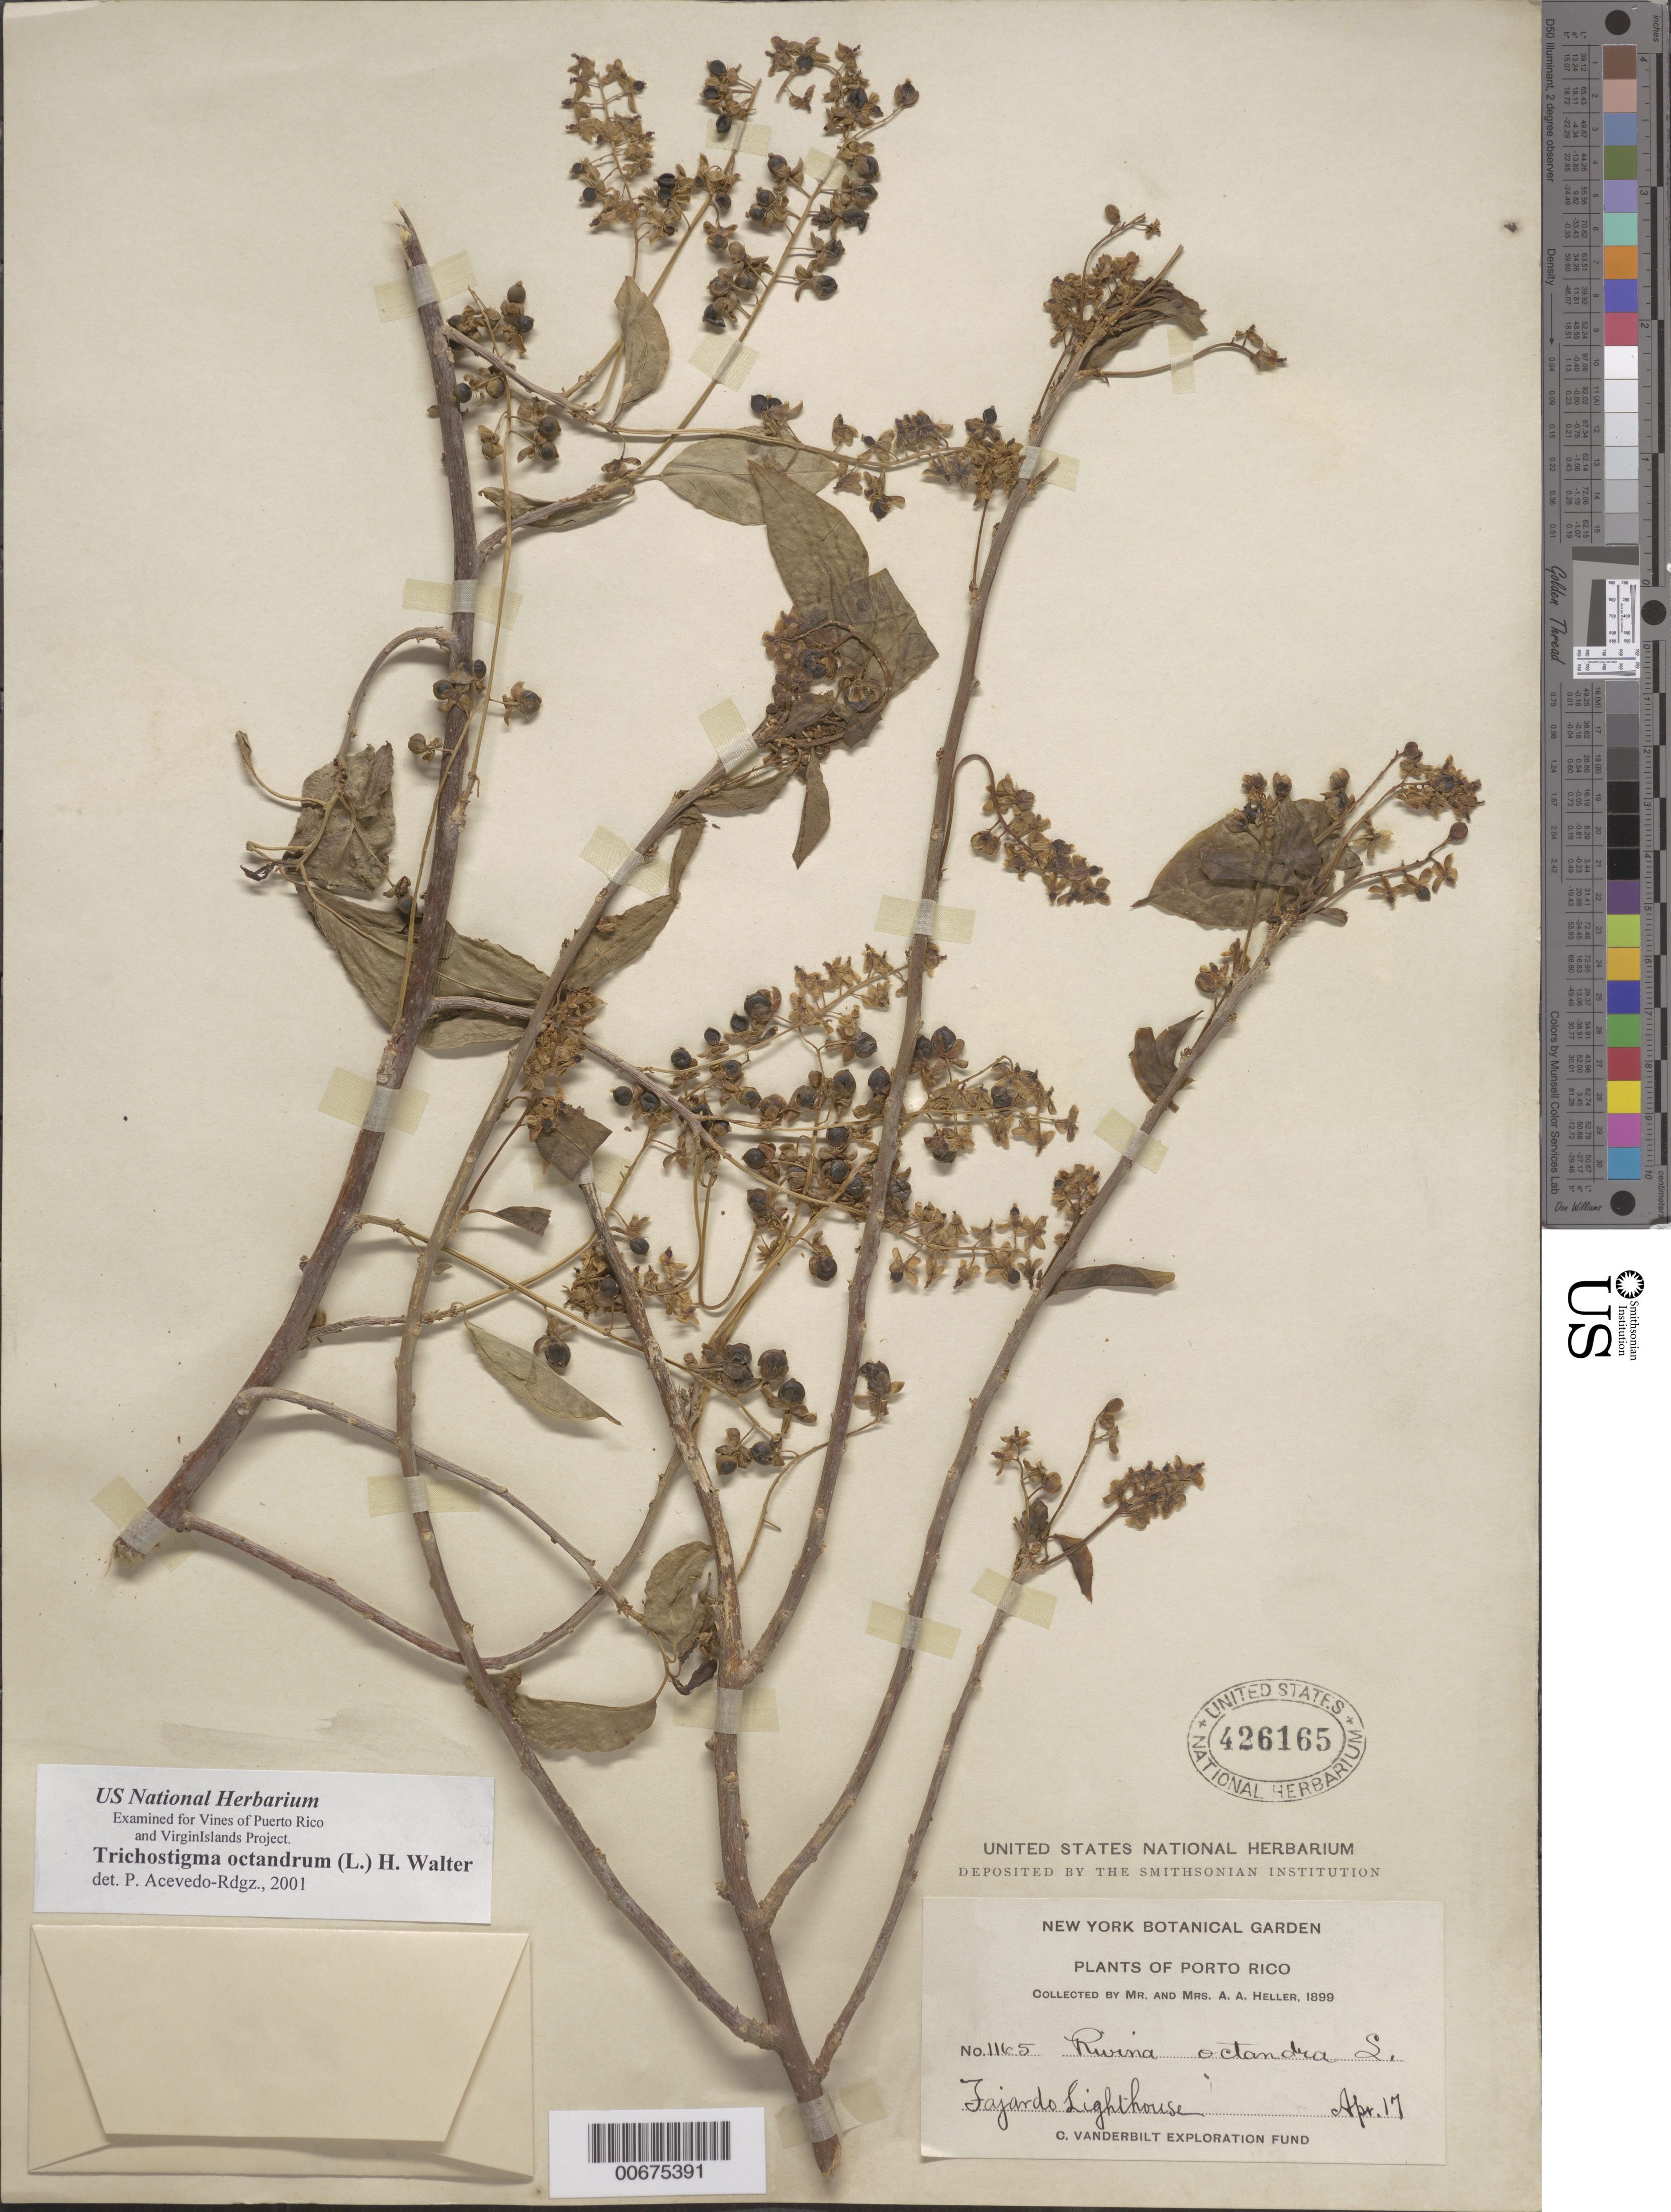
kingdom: Plantae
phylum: Tracheophyta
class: Magnoliopsida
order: Caryophyllales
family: Phytolaccaceae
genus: Trichostigma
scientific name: Trichostigma octandrum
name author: (L.) H. Walter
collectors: A. A. Heller & E. G. Heller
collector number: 1165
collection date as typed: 17 Apr 1899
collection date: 1899-04-17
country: Puerto Rico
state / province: Fajardo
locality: Fajardo Lighthouse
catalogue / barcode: US 426165